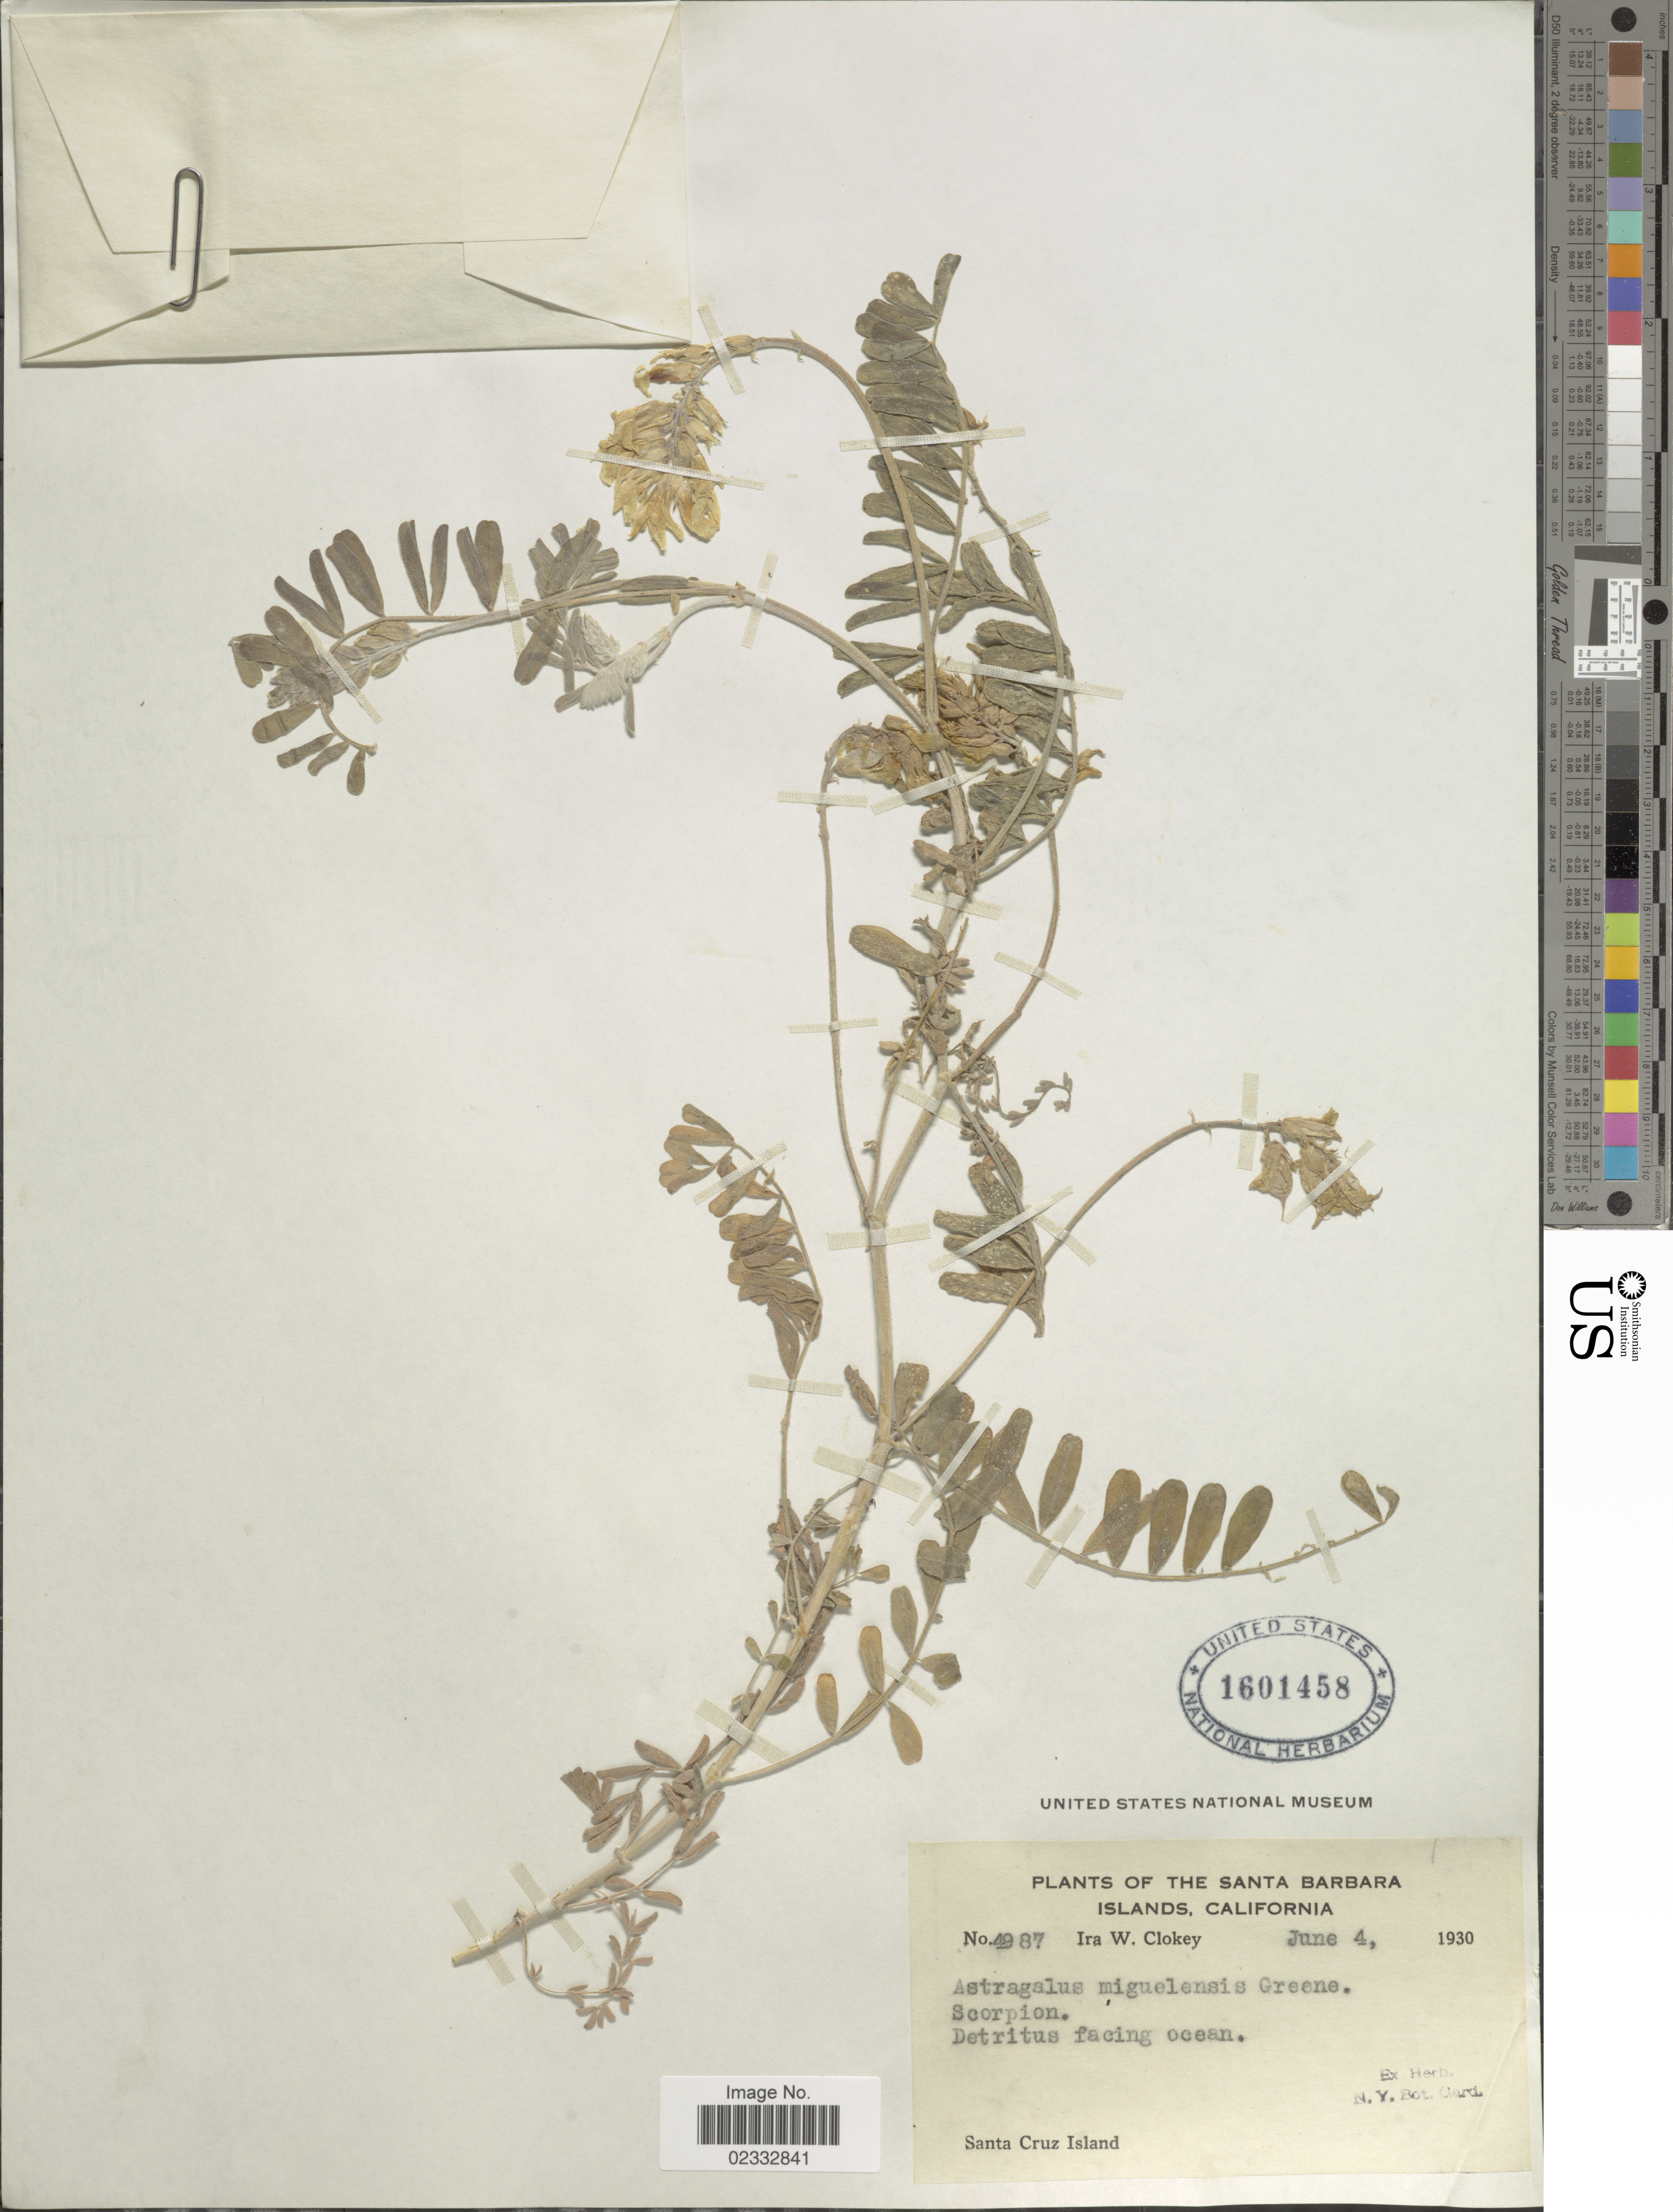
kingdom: Plantae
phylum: Tracheophyta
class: Magnoliopsida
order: Fabales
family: Fabaceae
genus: Astragalus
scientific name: Astragalus miguelensis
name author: Greene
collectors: I. W. Clokey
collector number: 4987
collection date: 1930-06-04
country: United States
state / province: California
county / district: Santa Barbara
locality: Santa Barbara Islands, Santa Cruz Island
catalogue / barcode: US 1601458